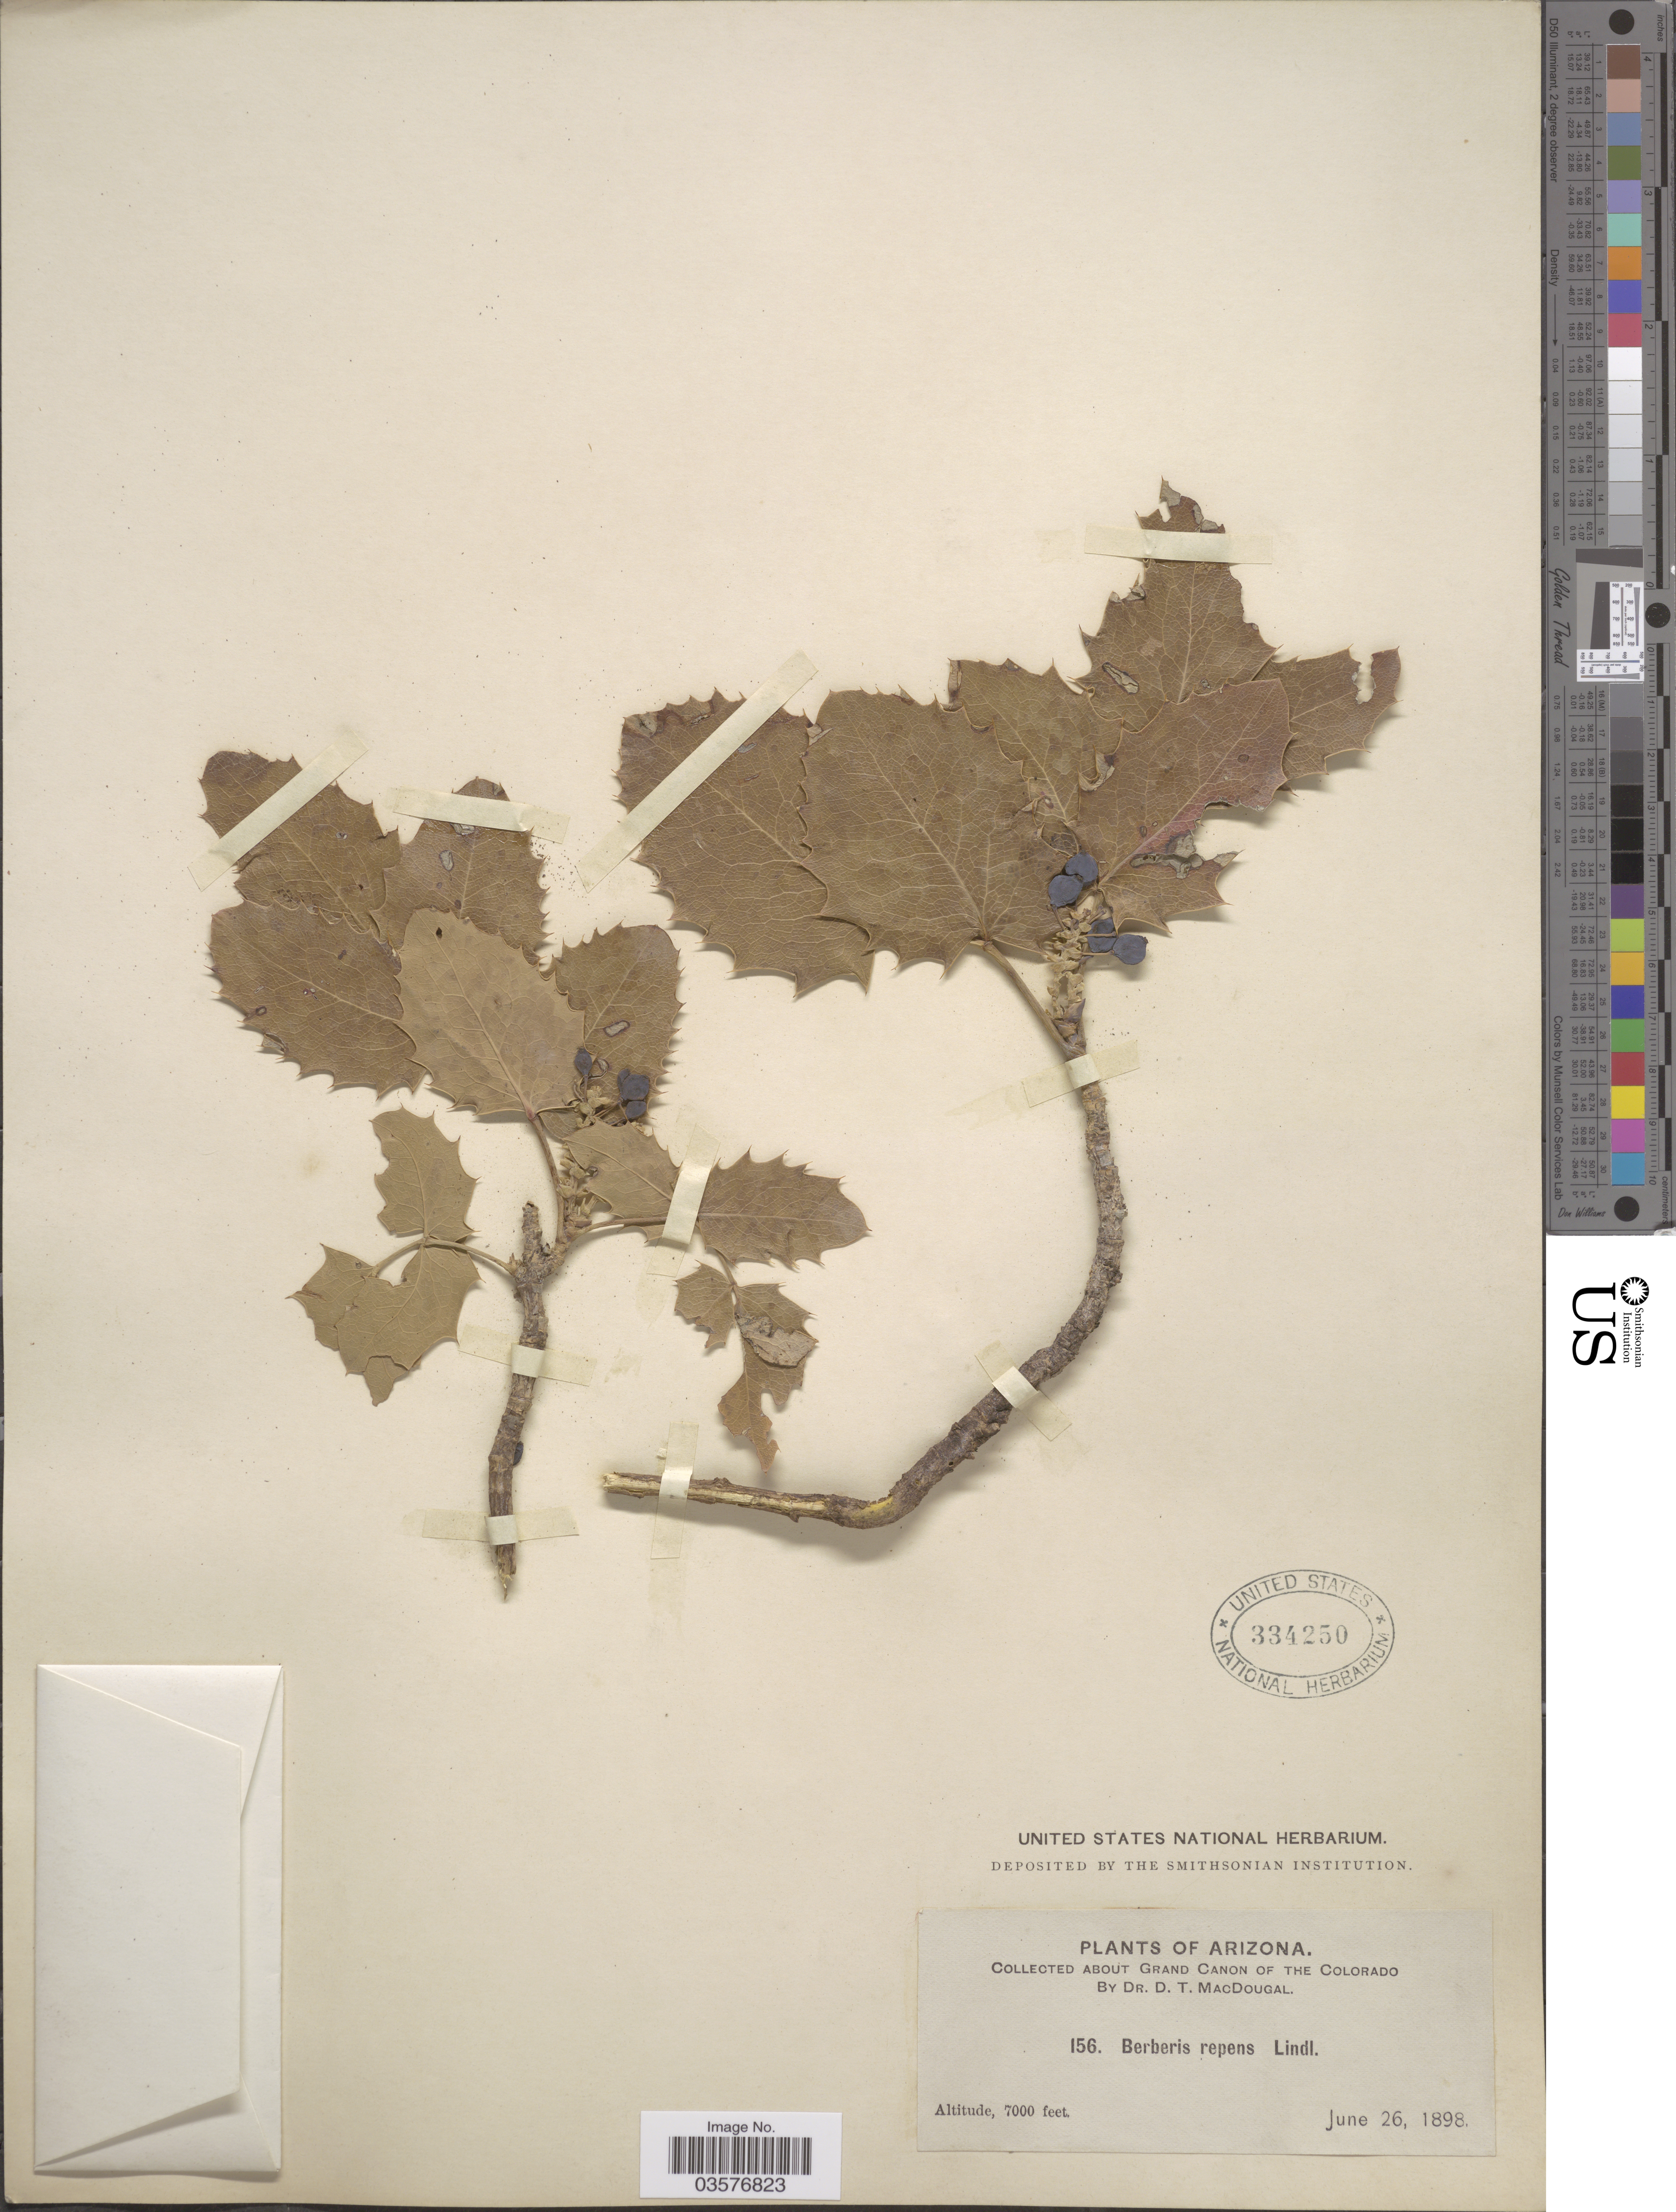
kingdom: Plantae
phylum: Tracheophyta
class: Magnoliopsida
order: Ranunculales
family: Berberidaceae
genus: Mahonia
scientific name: Mahonia repens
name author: (Lindl.) G. Don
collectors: D. T. MacDougal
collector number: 156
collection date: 1898-06-26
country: United States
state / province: Arizona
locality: About Grand Canon of the Colorado.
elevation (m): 2134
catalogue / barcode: US 334250